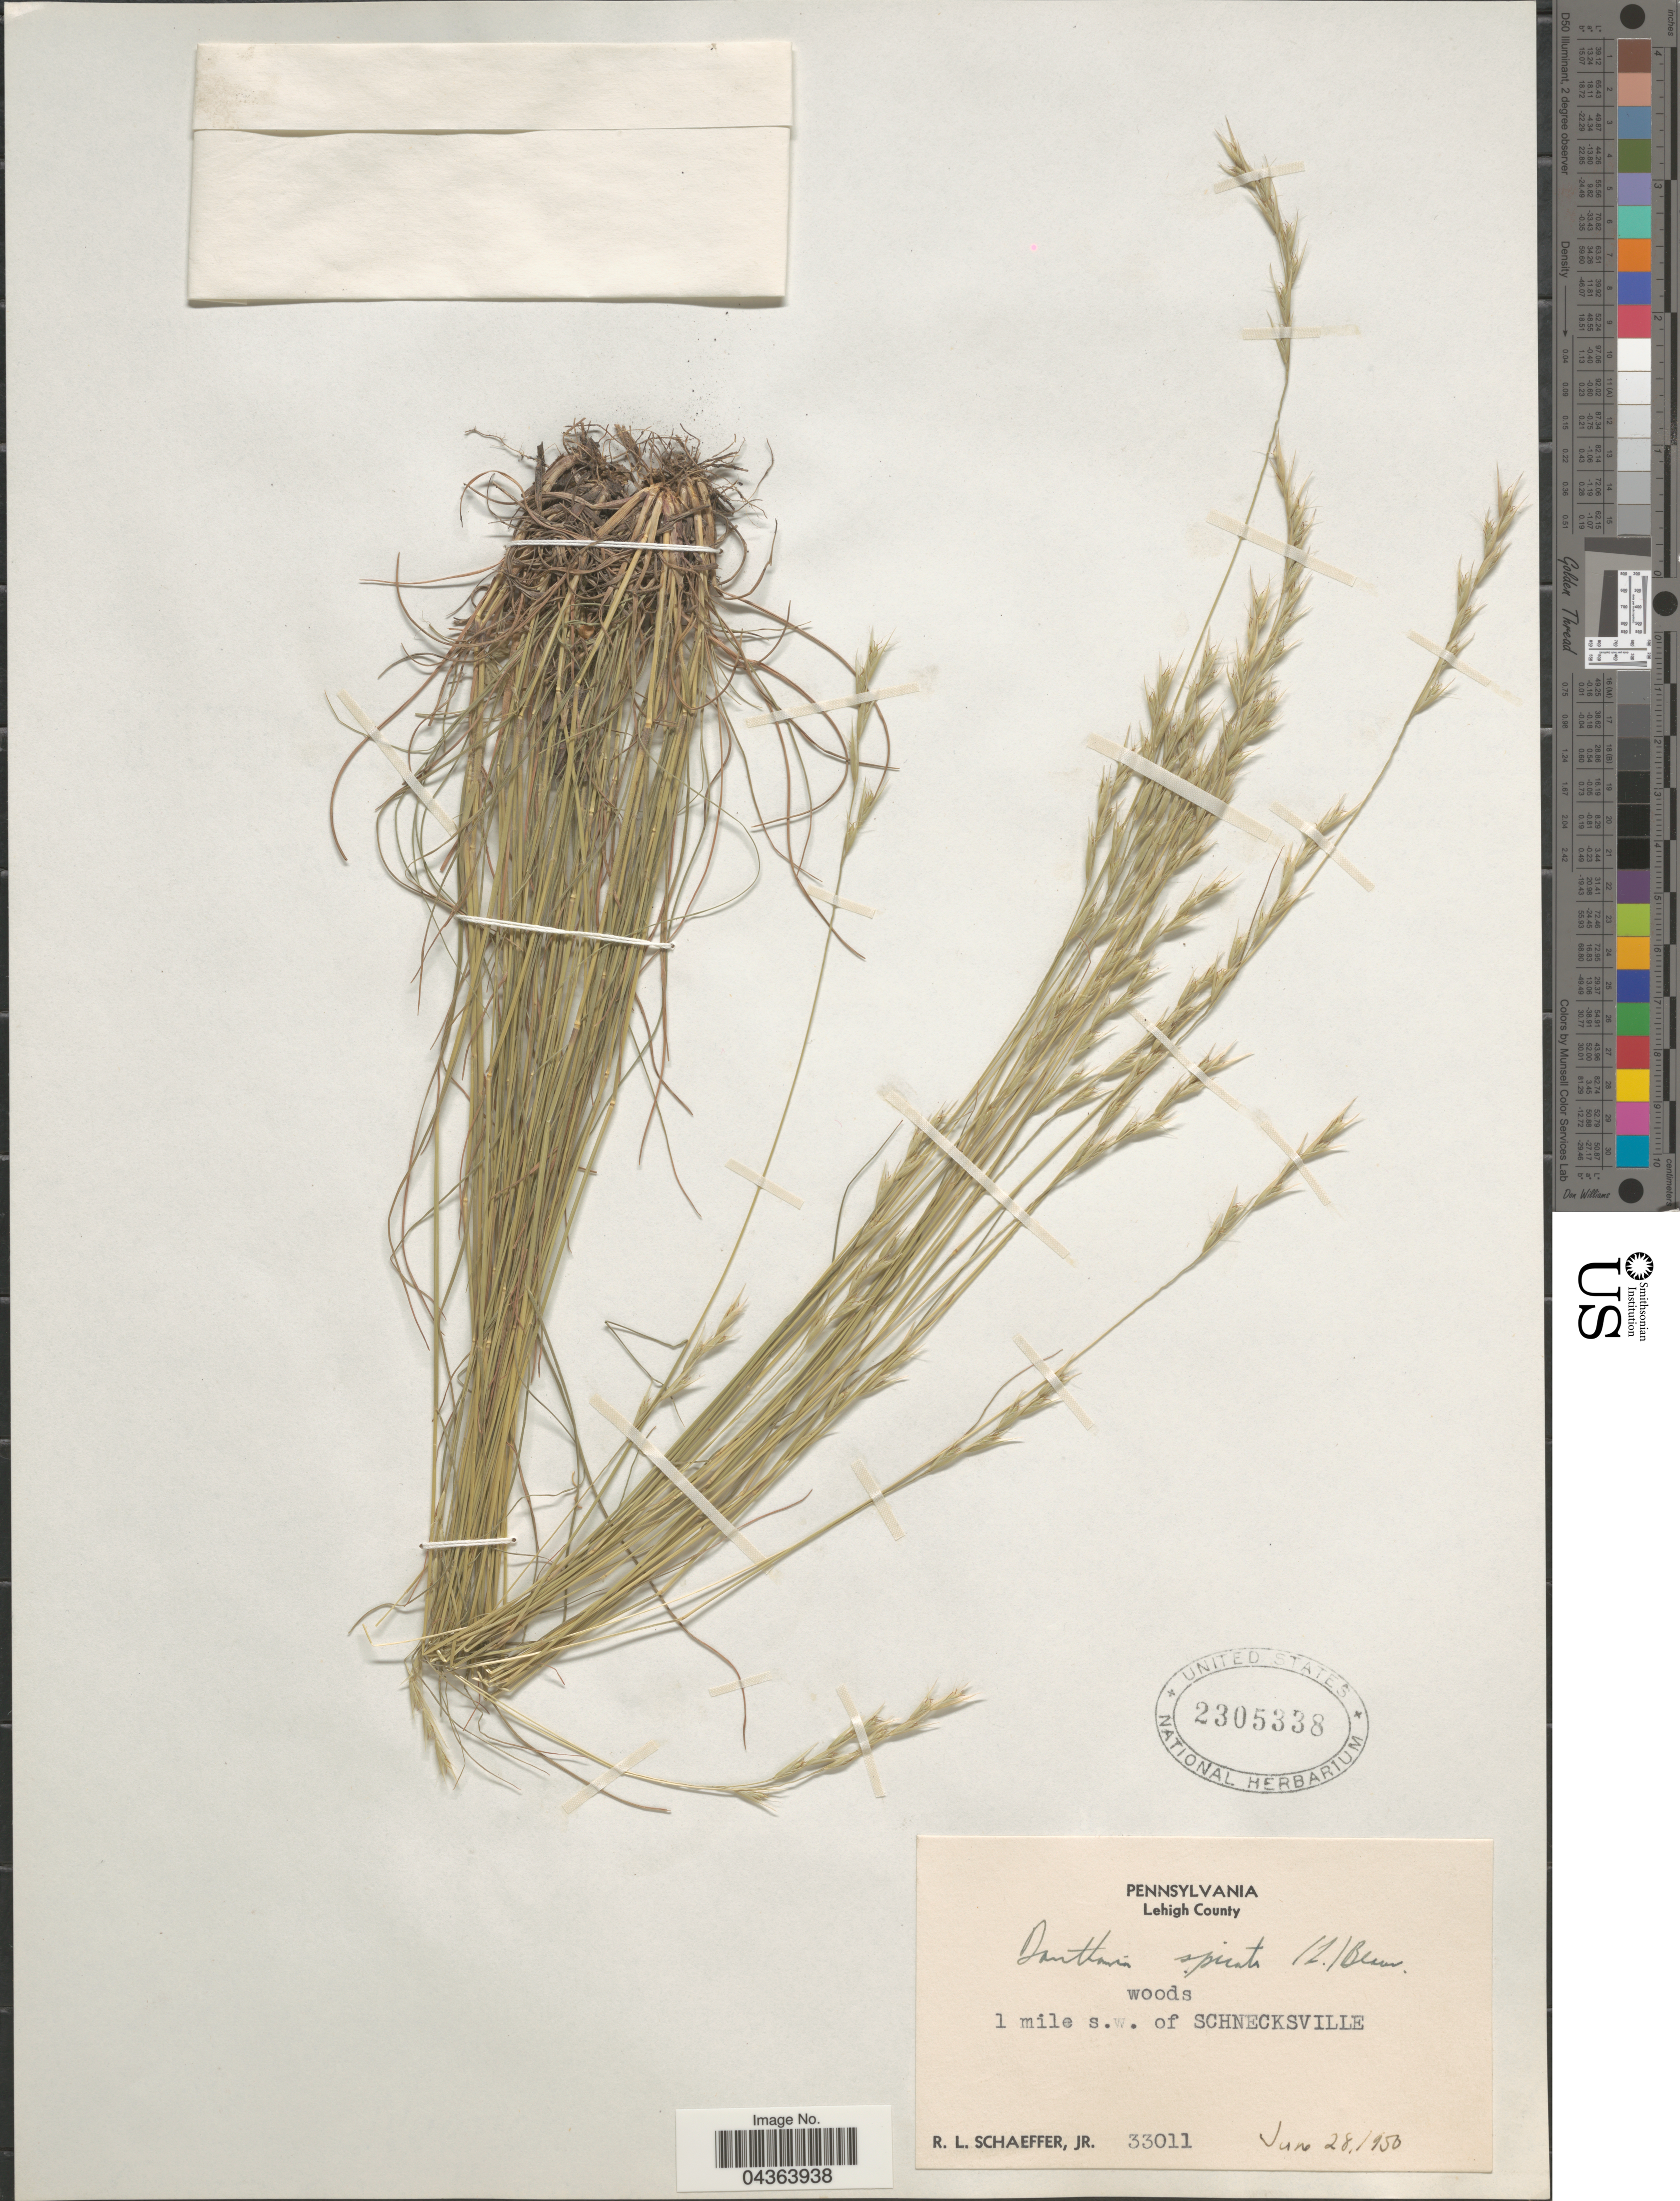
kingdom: Plantae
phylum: Tracheophyta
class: Liliopsida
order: Poales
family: Poaceae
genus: Danthonia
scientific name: Danthonia spicata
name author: (L.) P. Beauv. ex Roem. & Schult.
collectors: R. L. Schaeffer Jr.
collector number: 33011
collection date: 1950-06-28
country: United States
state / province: Pennsylvania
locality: Lehigh County. 1 mile s.w. of Schnecksville.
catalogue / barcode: US 2305338